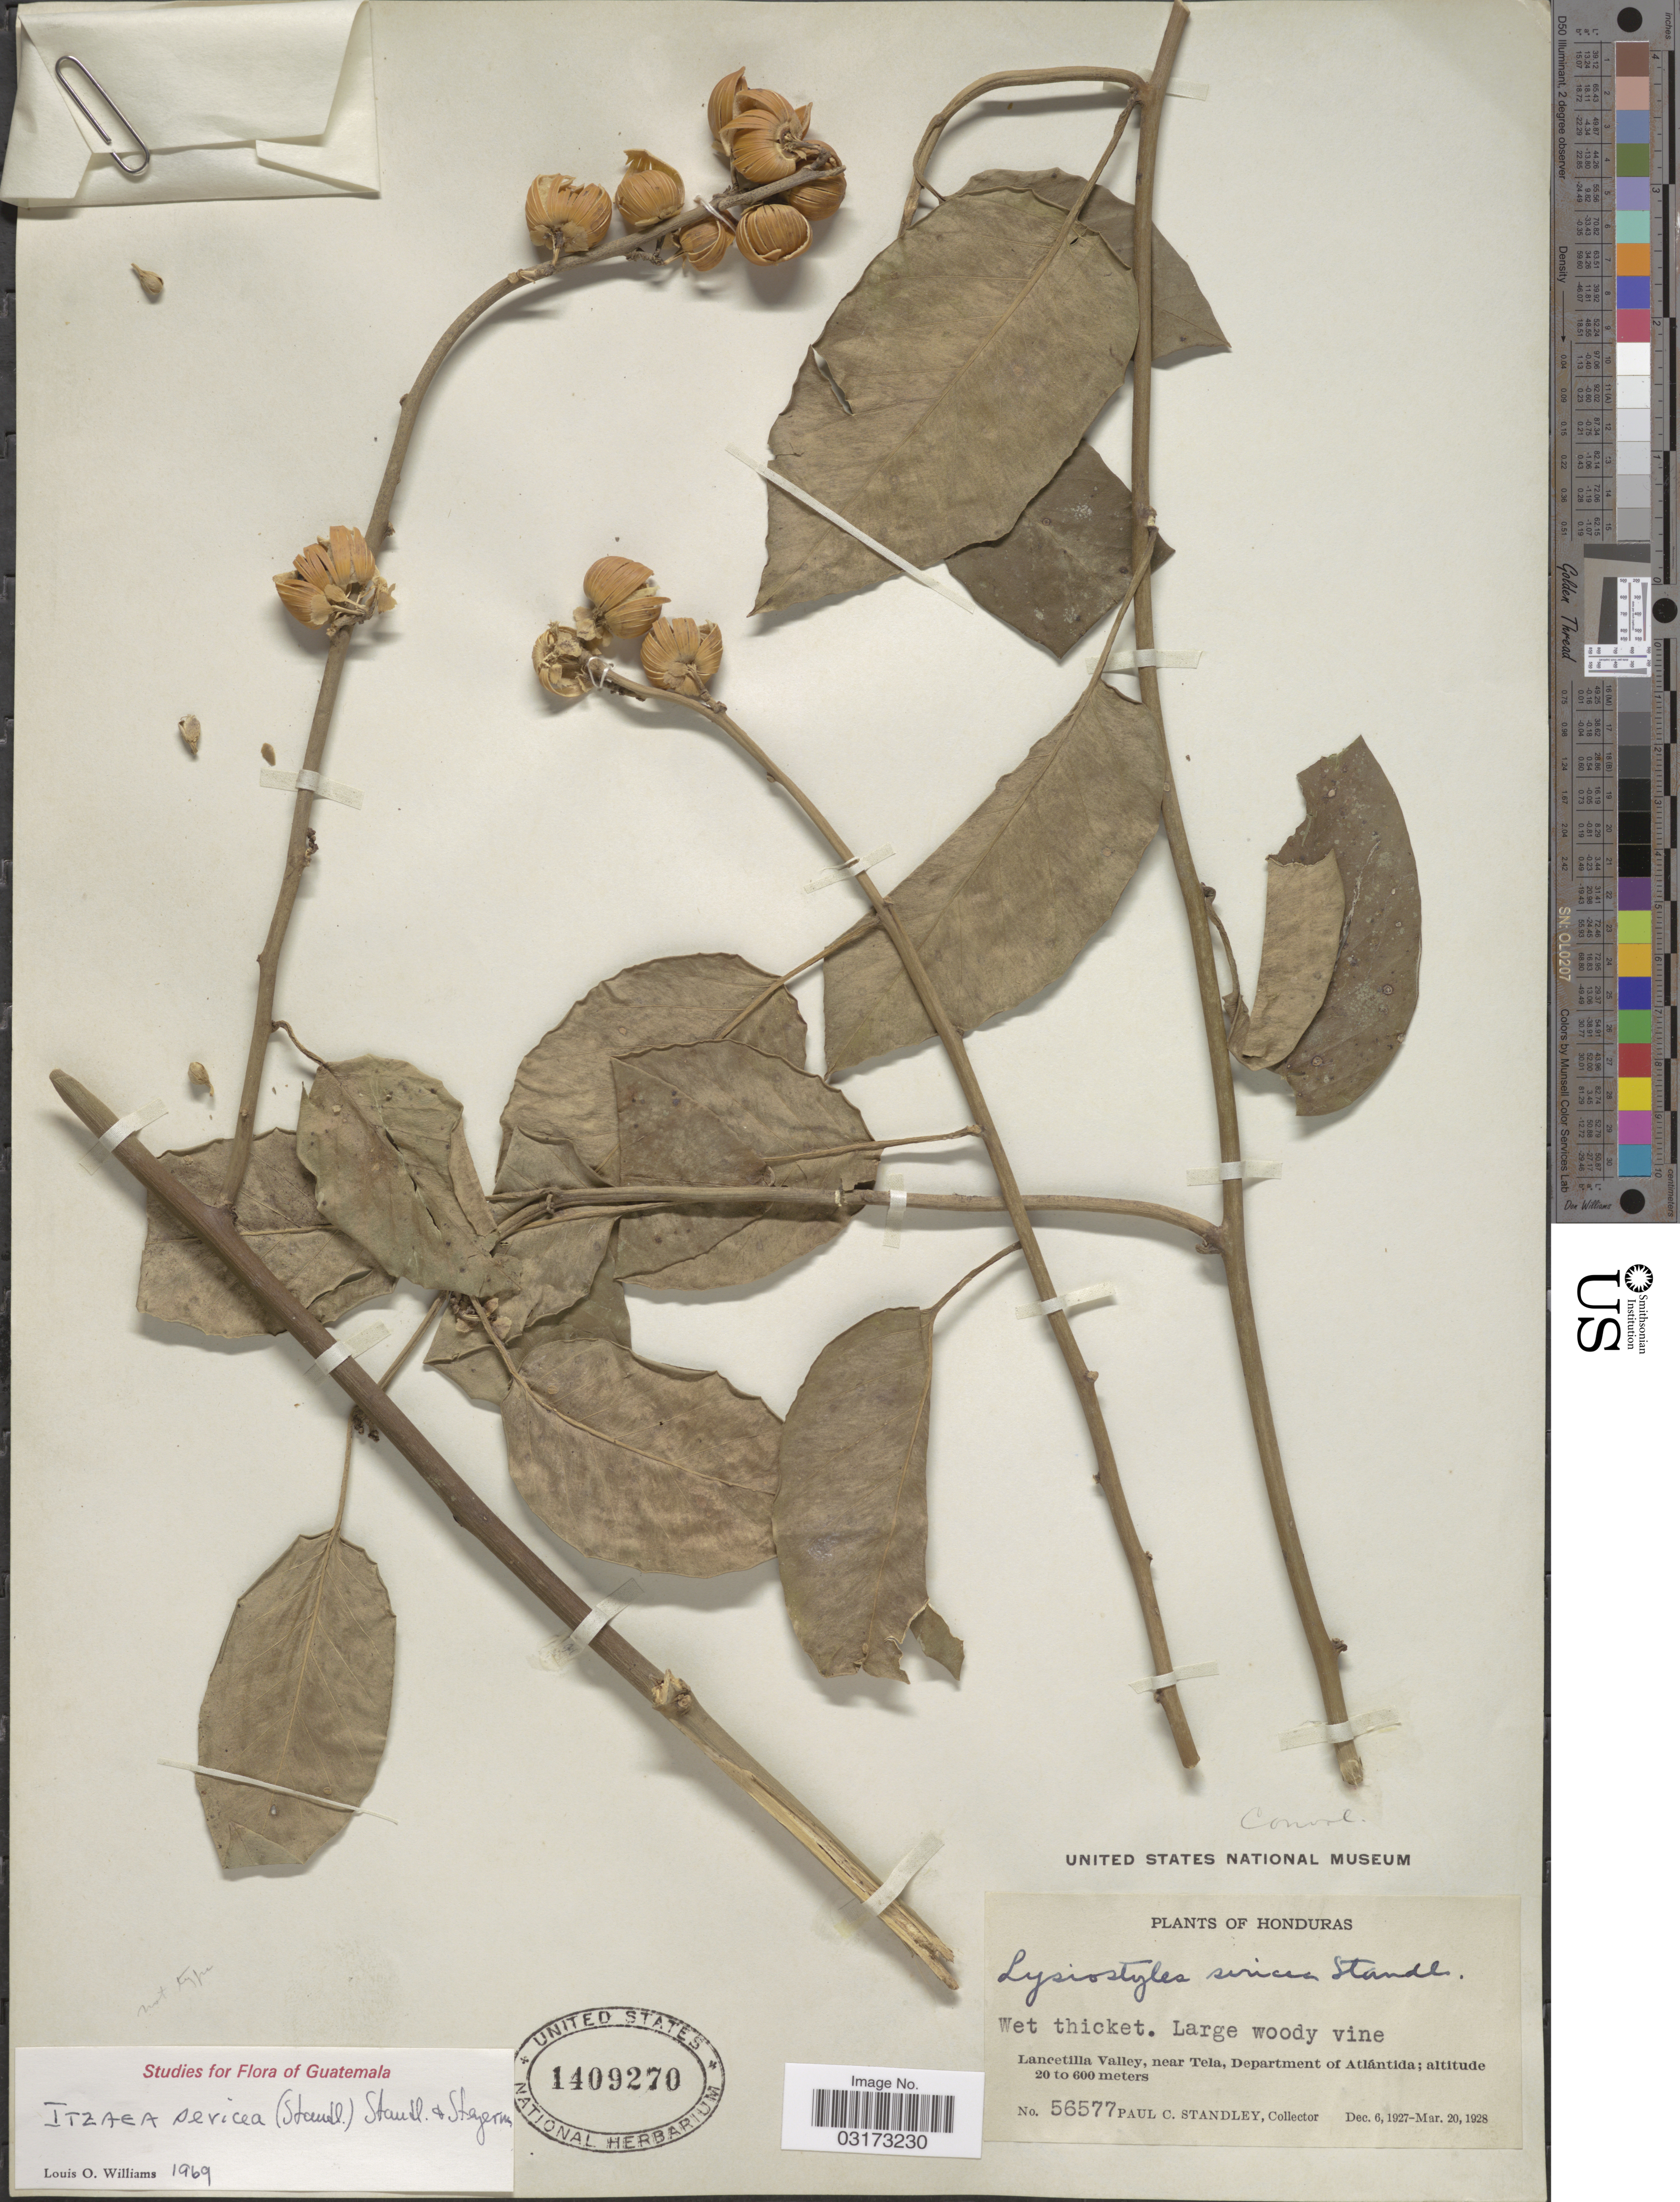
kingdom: Plantae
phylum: Tracheophyta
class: Magnoliopsida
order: Solanales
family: Convolvulaceae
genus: Itzaea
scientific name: Itzaea sericea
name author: (Standl.) Standl. & Steyerm.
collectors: P. C. Standley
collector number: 56577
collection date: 1927-12-06/1928-03-20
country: Honduras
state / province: Atlántida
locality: Lancetilla Valley, near Tela, Department of Atlántida.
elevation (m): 20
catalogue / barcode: US 1409270